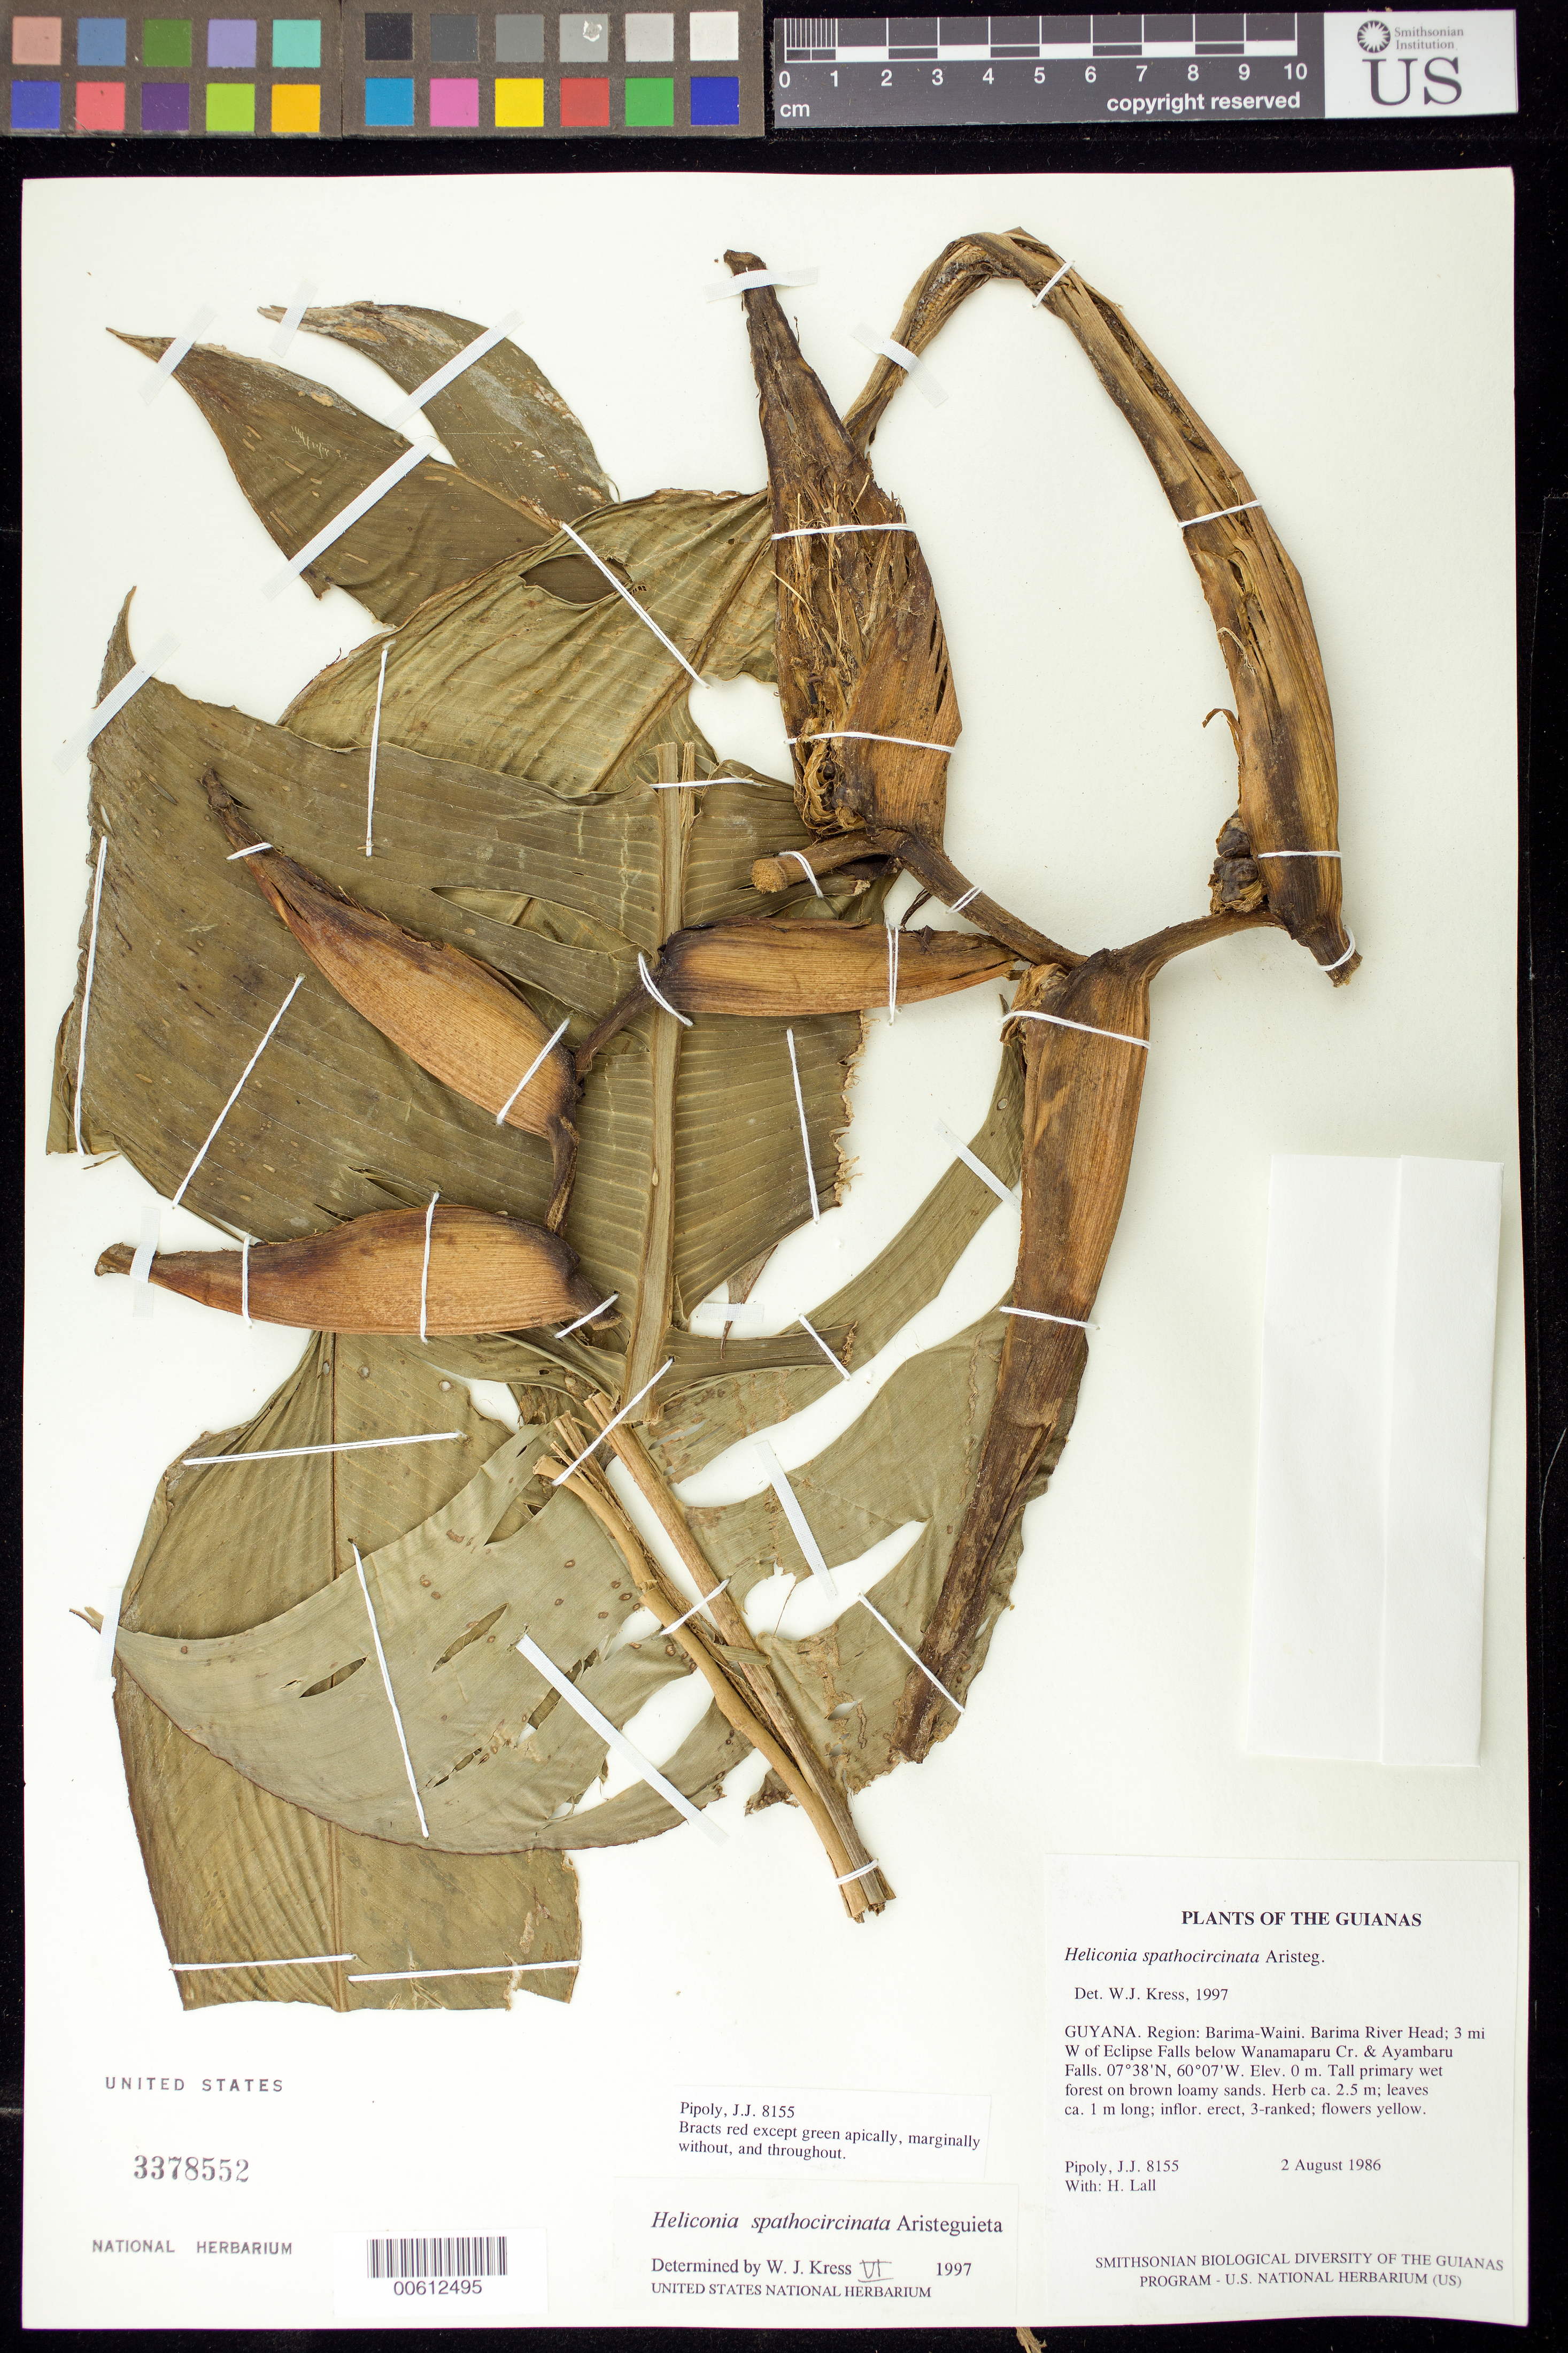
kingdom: Plantae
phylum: Tracheophyta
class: Liliopsida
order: Zingiberales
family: Heliconiaceae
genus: Heliconia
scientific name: Heliconia spathocircinata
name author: Aristeg.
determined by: Kress, W. J., (US), Smithsonian Institution - National Museum of Natural History (UNITED STATES)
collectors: J. J. Pipoly & H. Lall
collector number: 8155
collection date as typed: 2 August 1986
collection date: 1986-08-02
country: Guyana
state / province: Barima-Waini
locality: Barima River head; 3 mi W of Eclipse Falls below Wanamaparu Cr. & Ayambaru Falls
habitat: Tall primary wet forest on brown loamy sands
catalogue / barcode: US 3378552